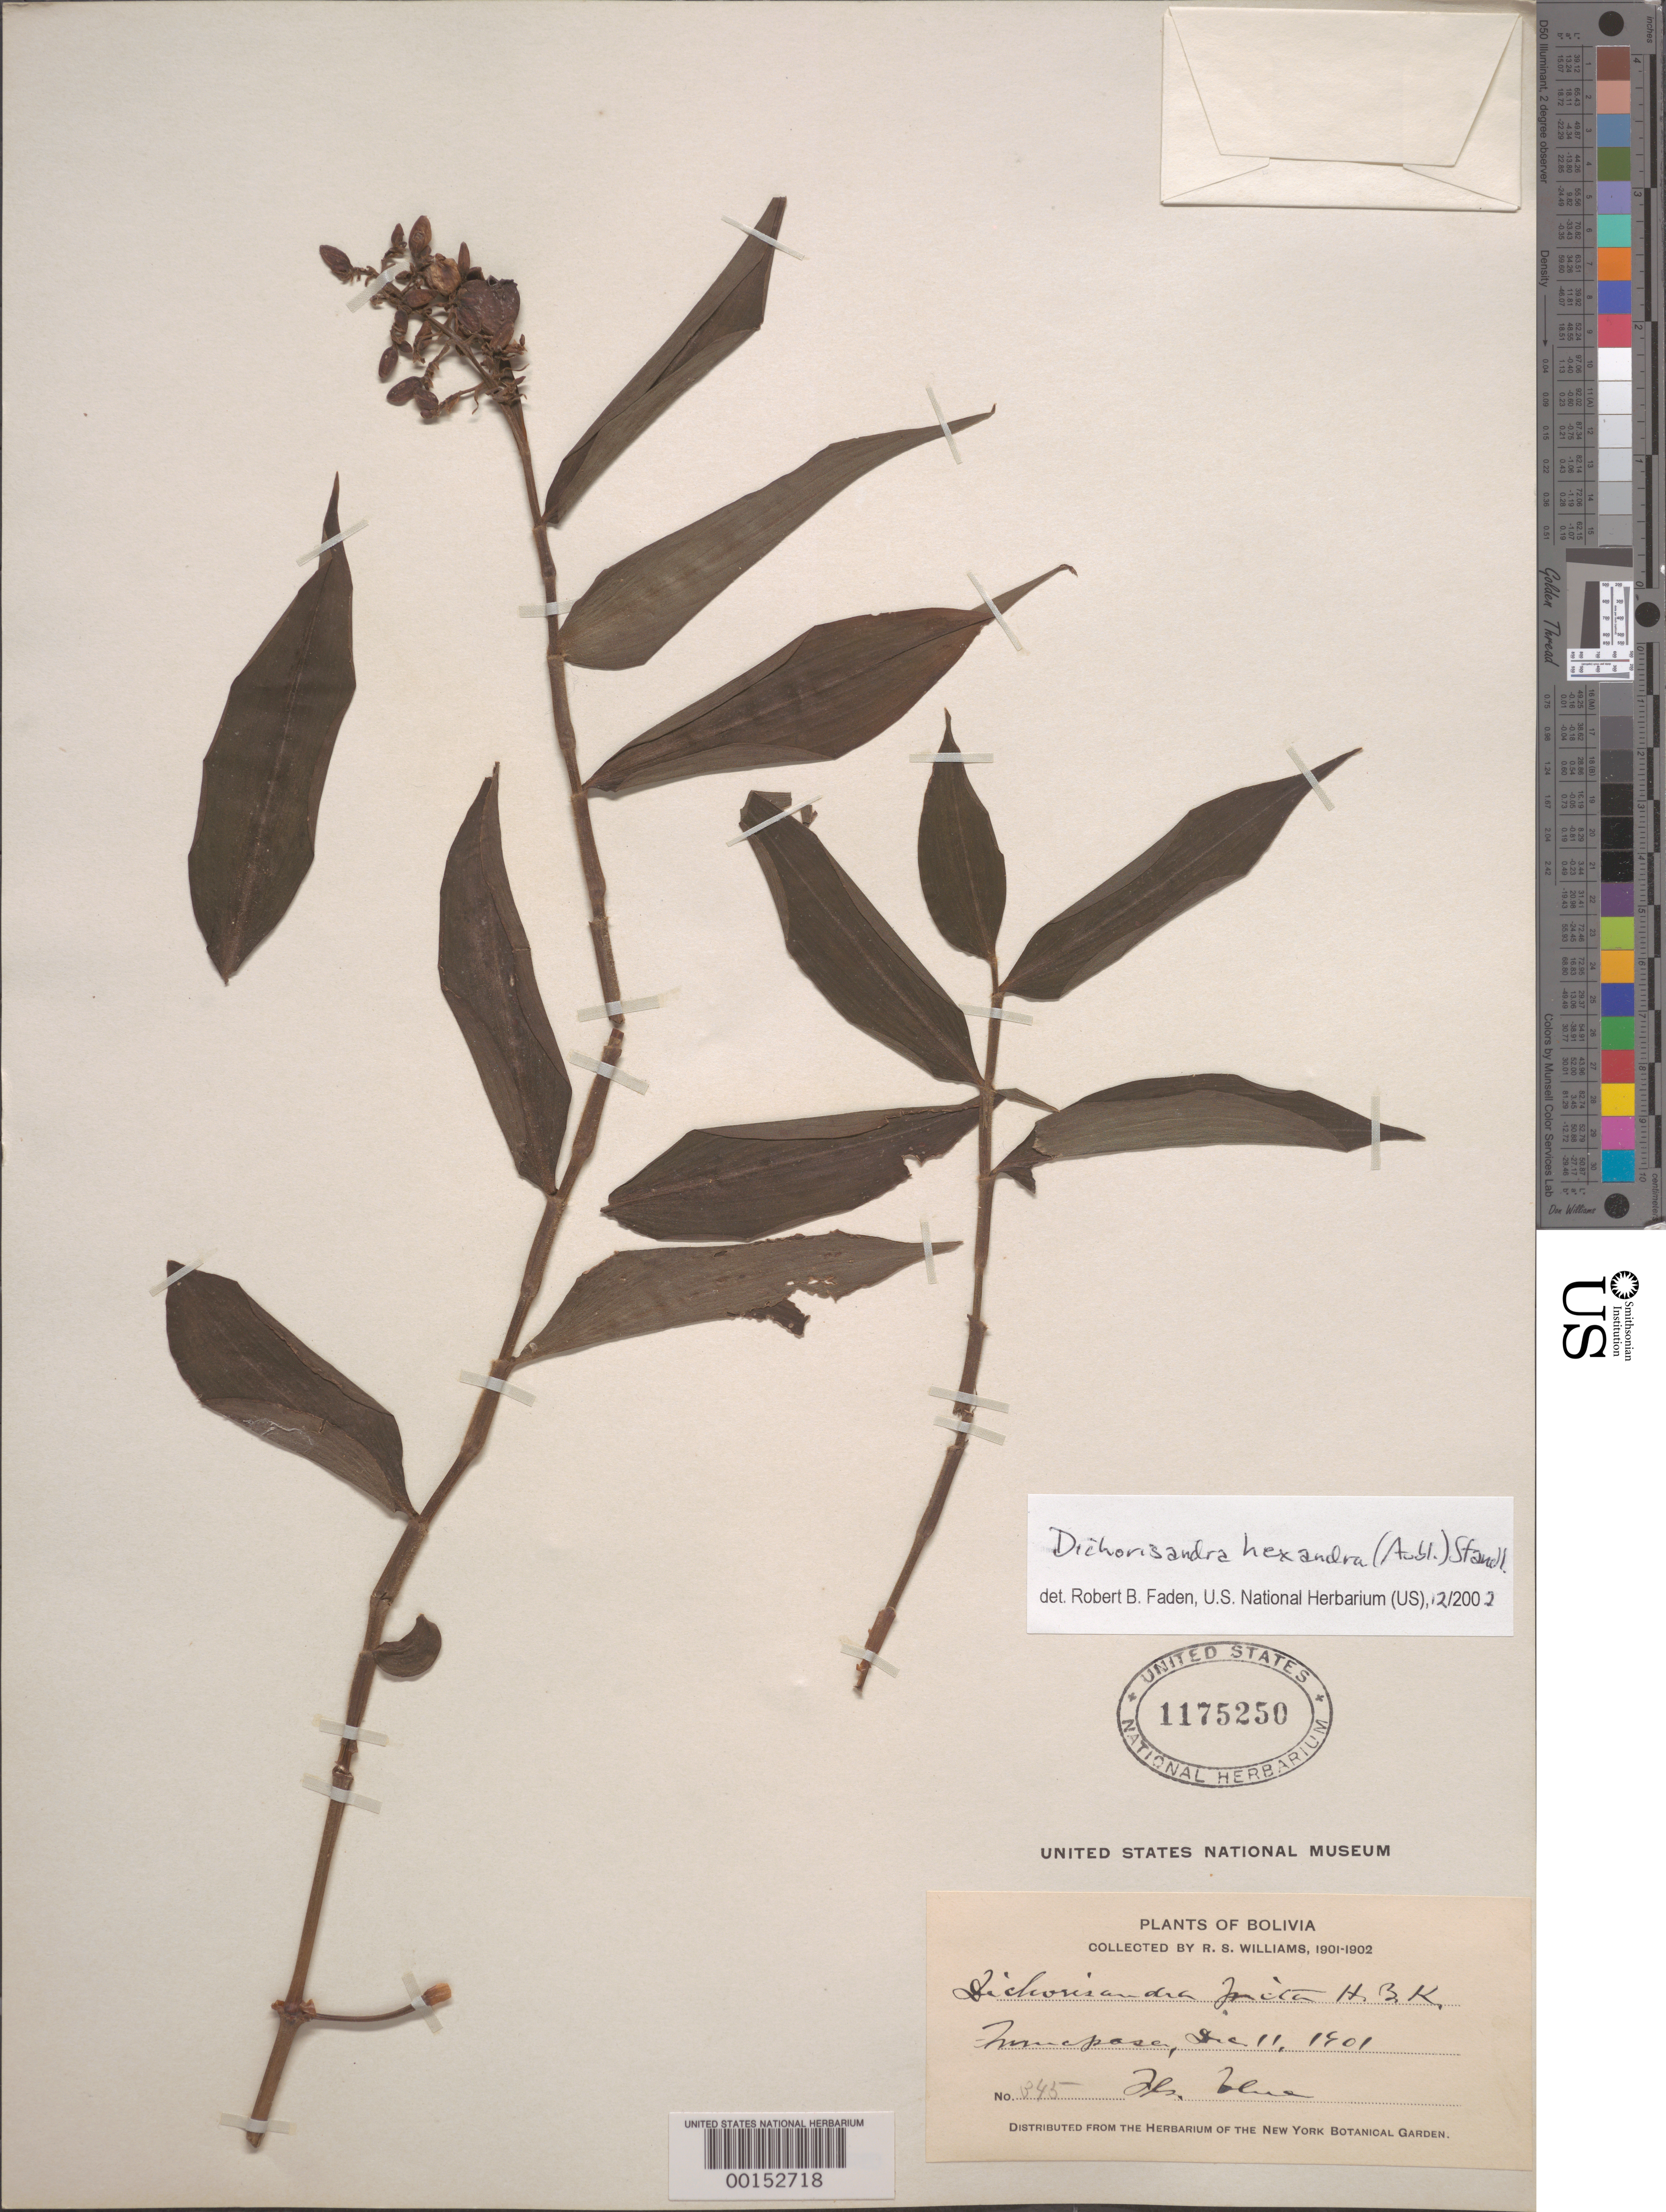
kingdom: Plantae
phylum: Tracheophyta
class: Liliopsida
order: Commelinales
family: Commelinaceae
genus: Dichorisandra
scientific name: Dichorisandra hexandra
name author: (Aubl.) Standl.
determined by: Faden, Robert B., (US), Smithsonian Institution - National Museum of Natural History (UNITED STATES)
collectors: R. S. Williams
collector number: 345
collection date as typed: Dec. 11, 1901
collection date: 1901-12-11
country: Bolivia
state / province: La Paz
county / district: Iturralde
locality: Tumupasa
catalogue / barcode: US 1175250